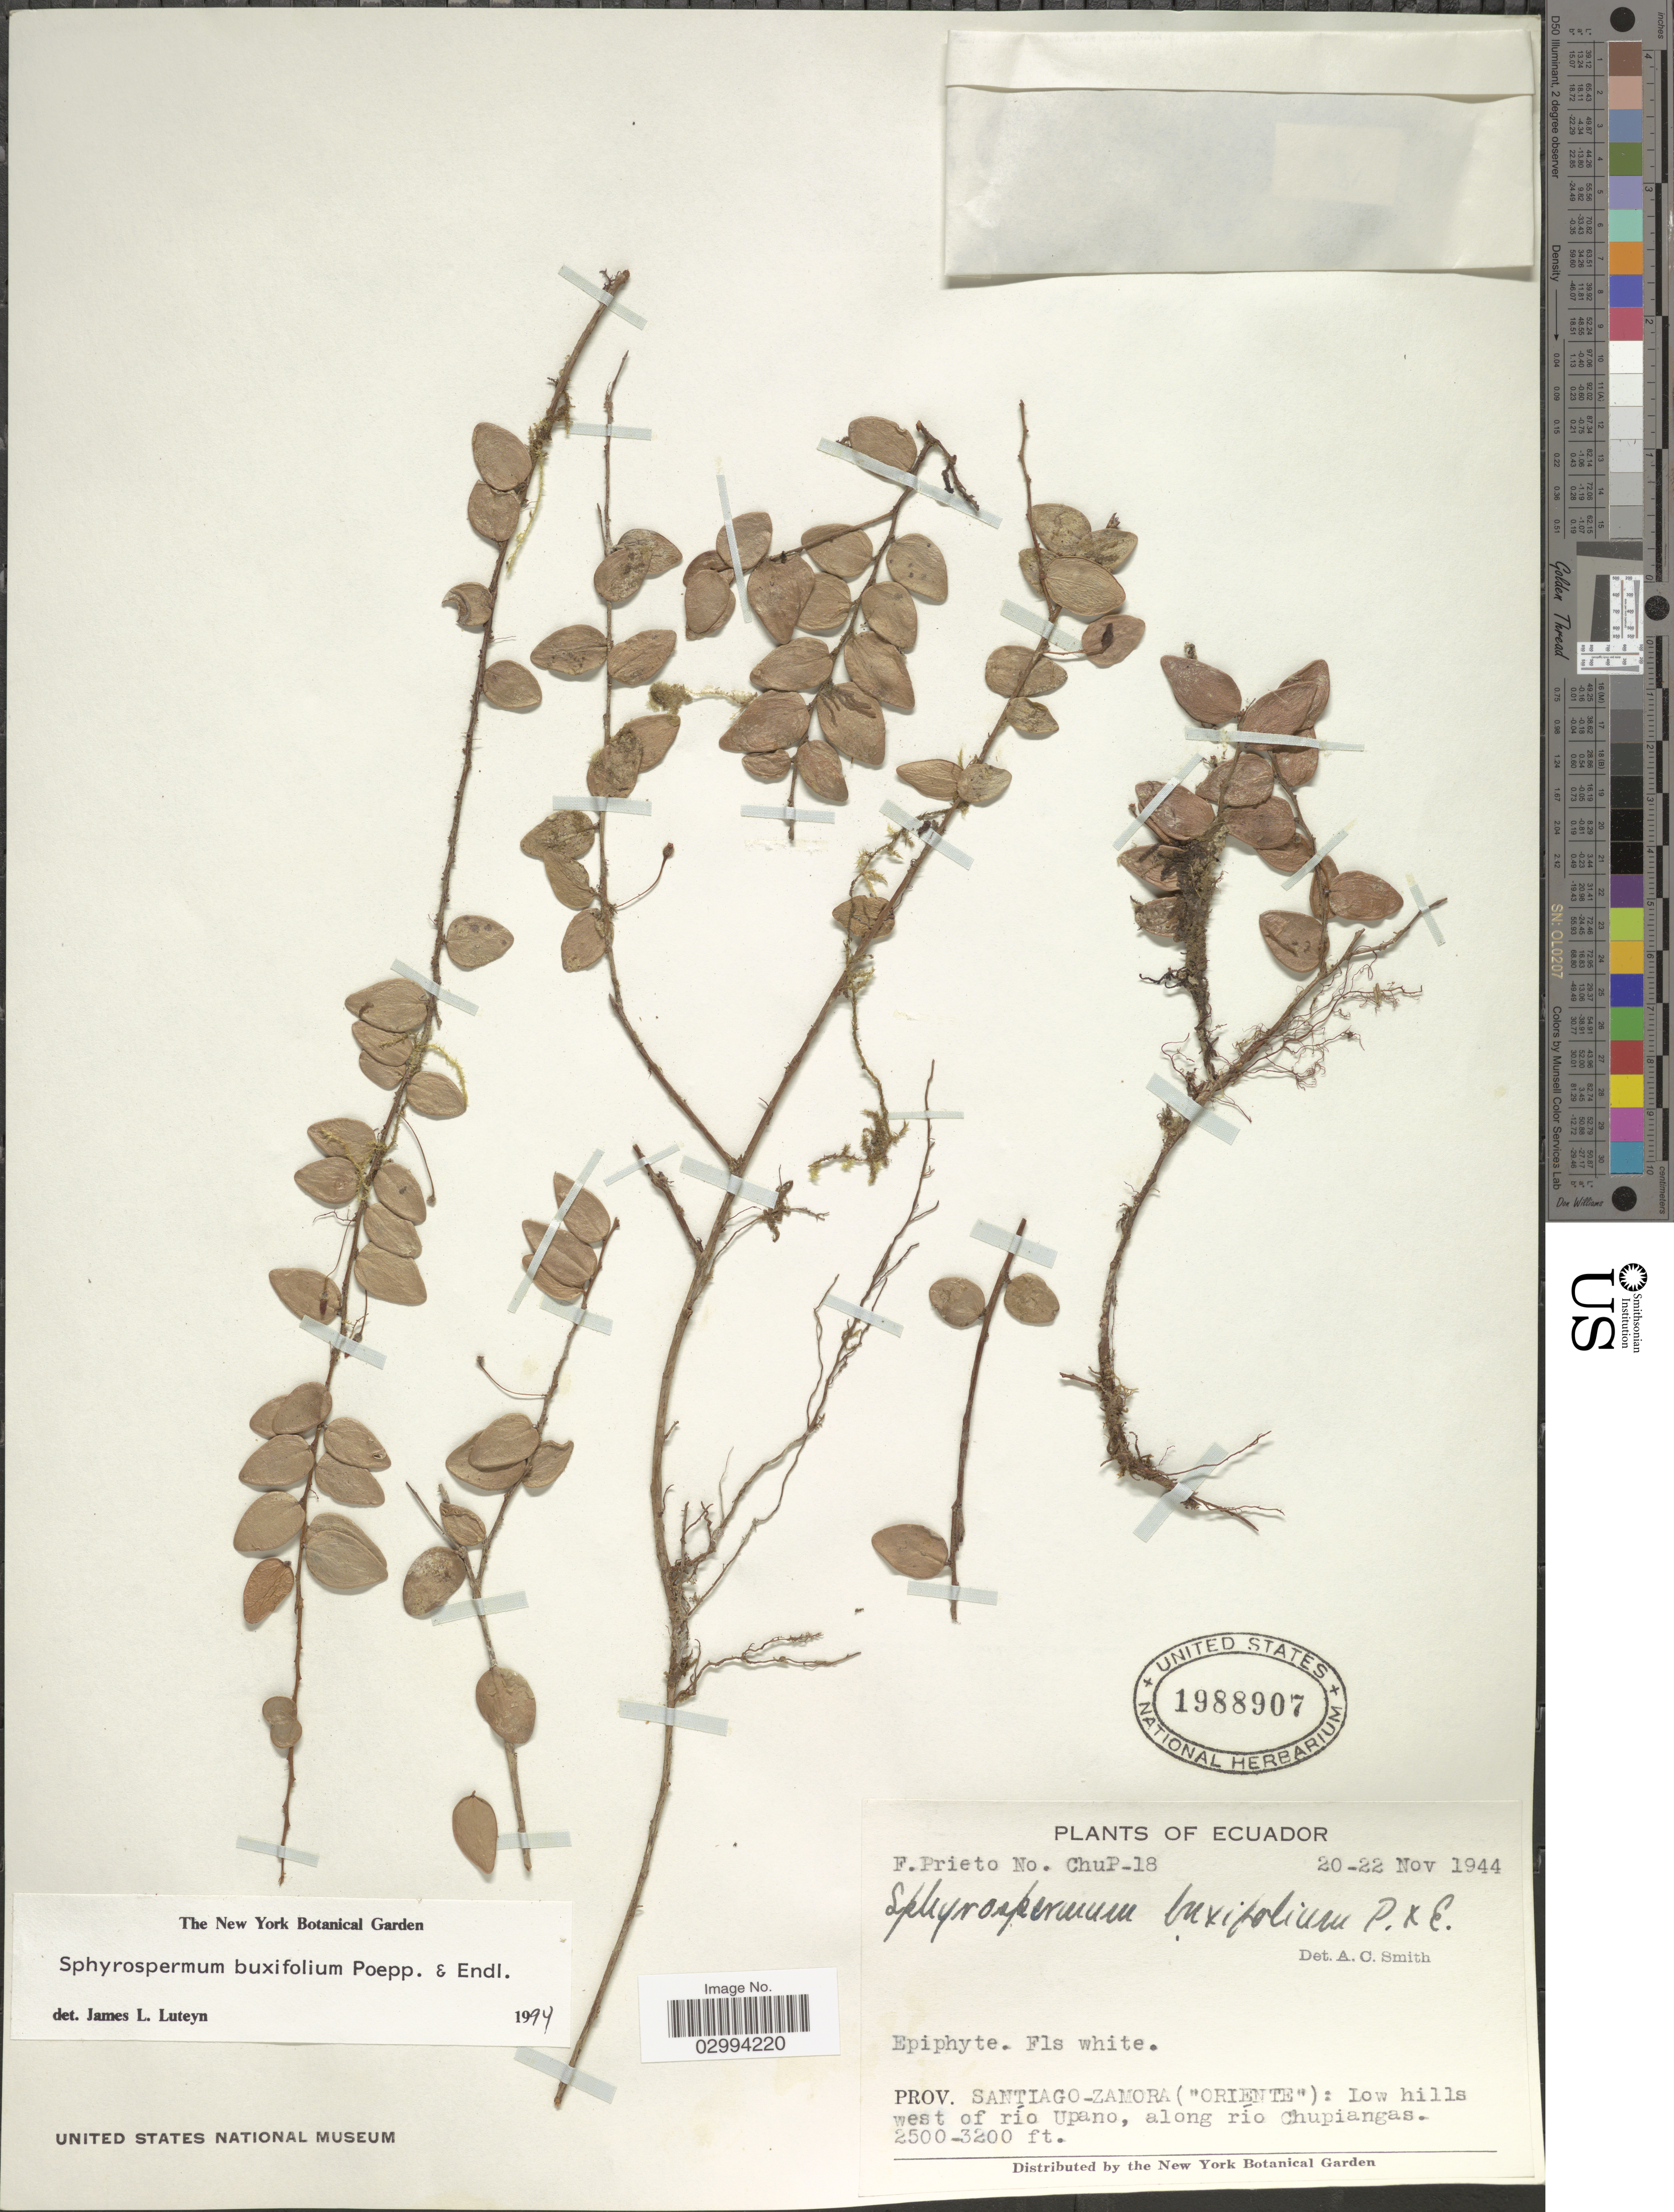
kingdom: Plantae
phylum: Tracheophyta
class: Magnoliopsida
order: Ericales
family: Ericaceae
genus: Sphyrospermum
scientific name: Sphyrospermum buxifolium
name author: Poepp. & Endl.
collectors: F. Prieto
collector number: ChuP-18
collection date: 1944-11-20/1944-11-22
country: Ecuador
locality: Prov. Santiago-Zamora ("Oriente"): low hills west of río Upano, along rio Chupiangas.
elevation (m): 762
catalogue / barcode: US 1988907